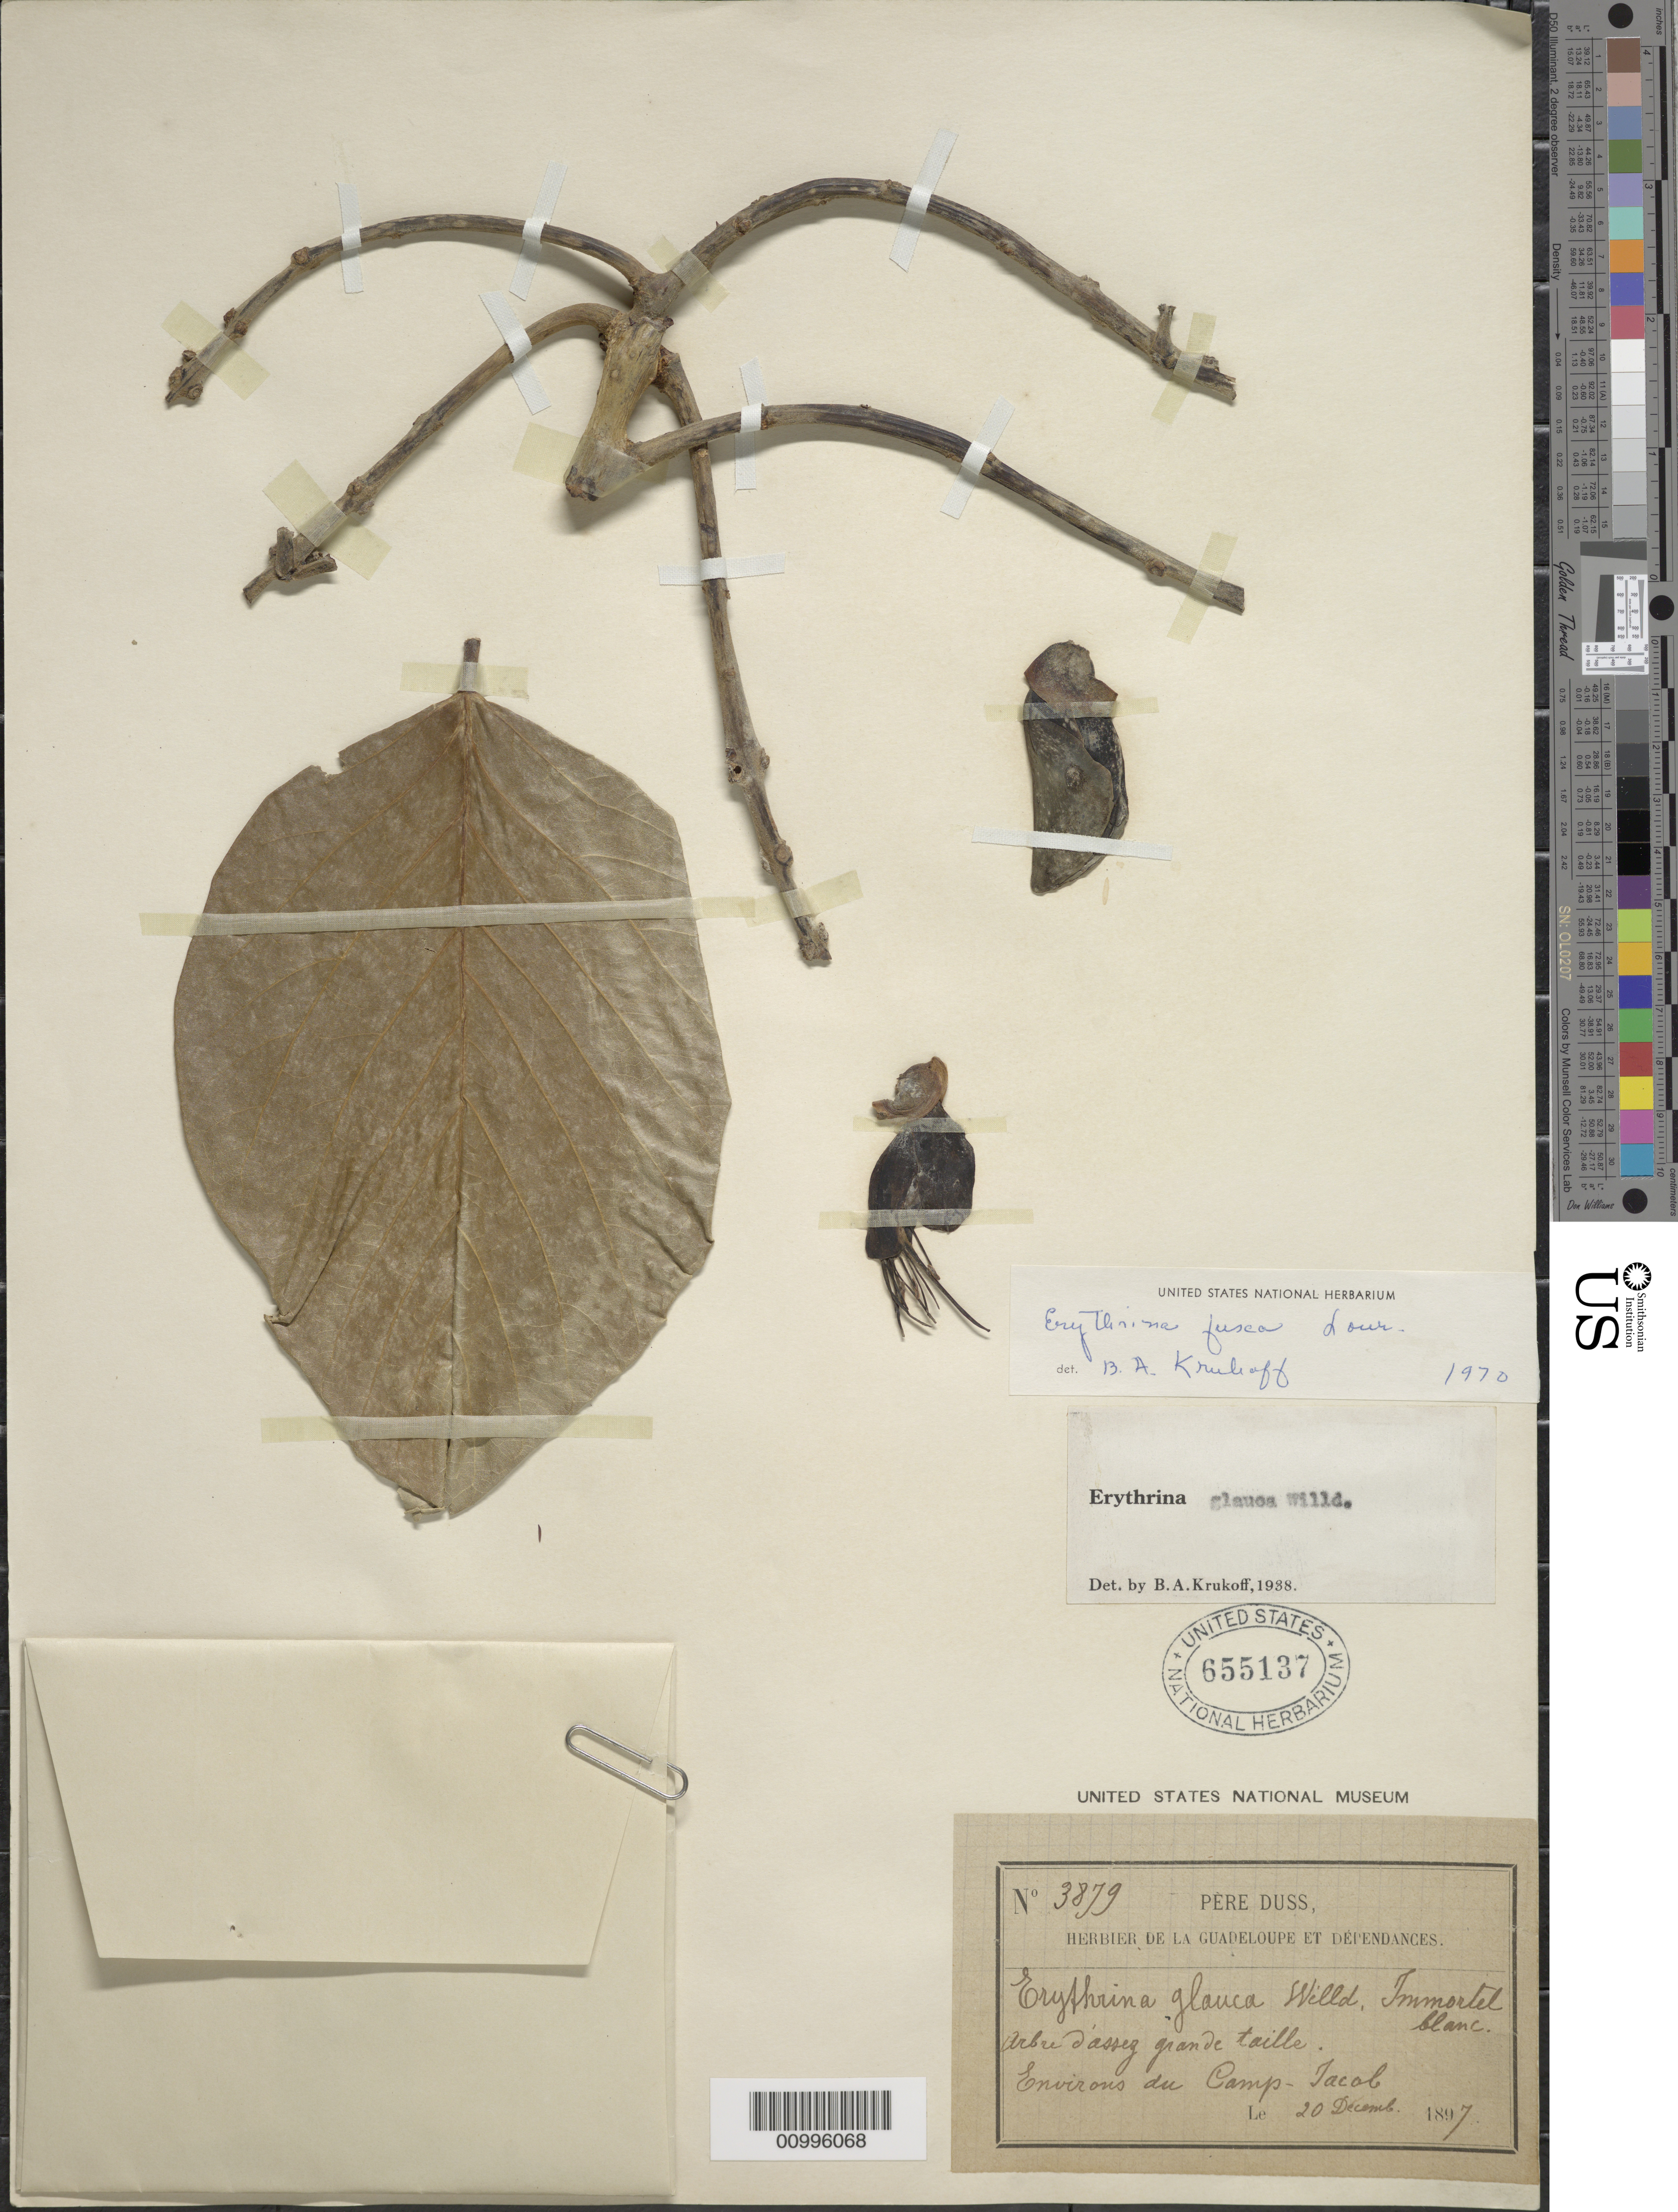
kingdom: Plantae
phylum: Tracheophyta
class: Magnoliopsida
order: Fabales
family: Fabaceae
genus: Erythrina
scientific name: Erythrina fusca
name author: Lour.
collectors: Père Duss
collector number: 3879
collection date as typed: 20 Dec 1897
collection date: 1897-12-20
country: Guadeloupe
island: Basse Terre [Guadeloupe]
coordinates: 0 N, 0 E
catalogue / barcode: US 655137